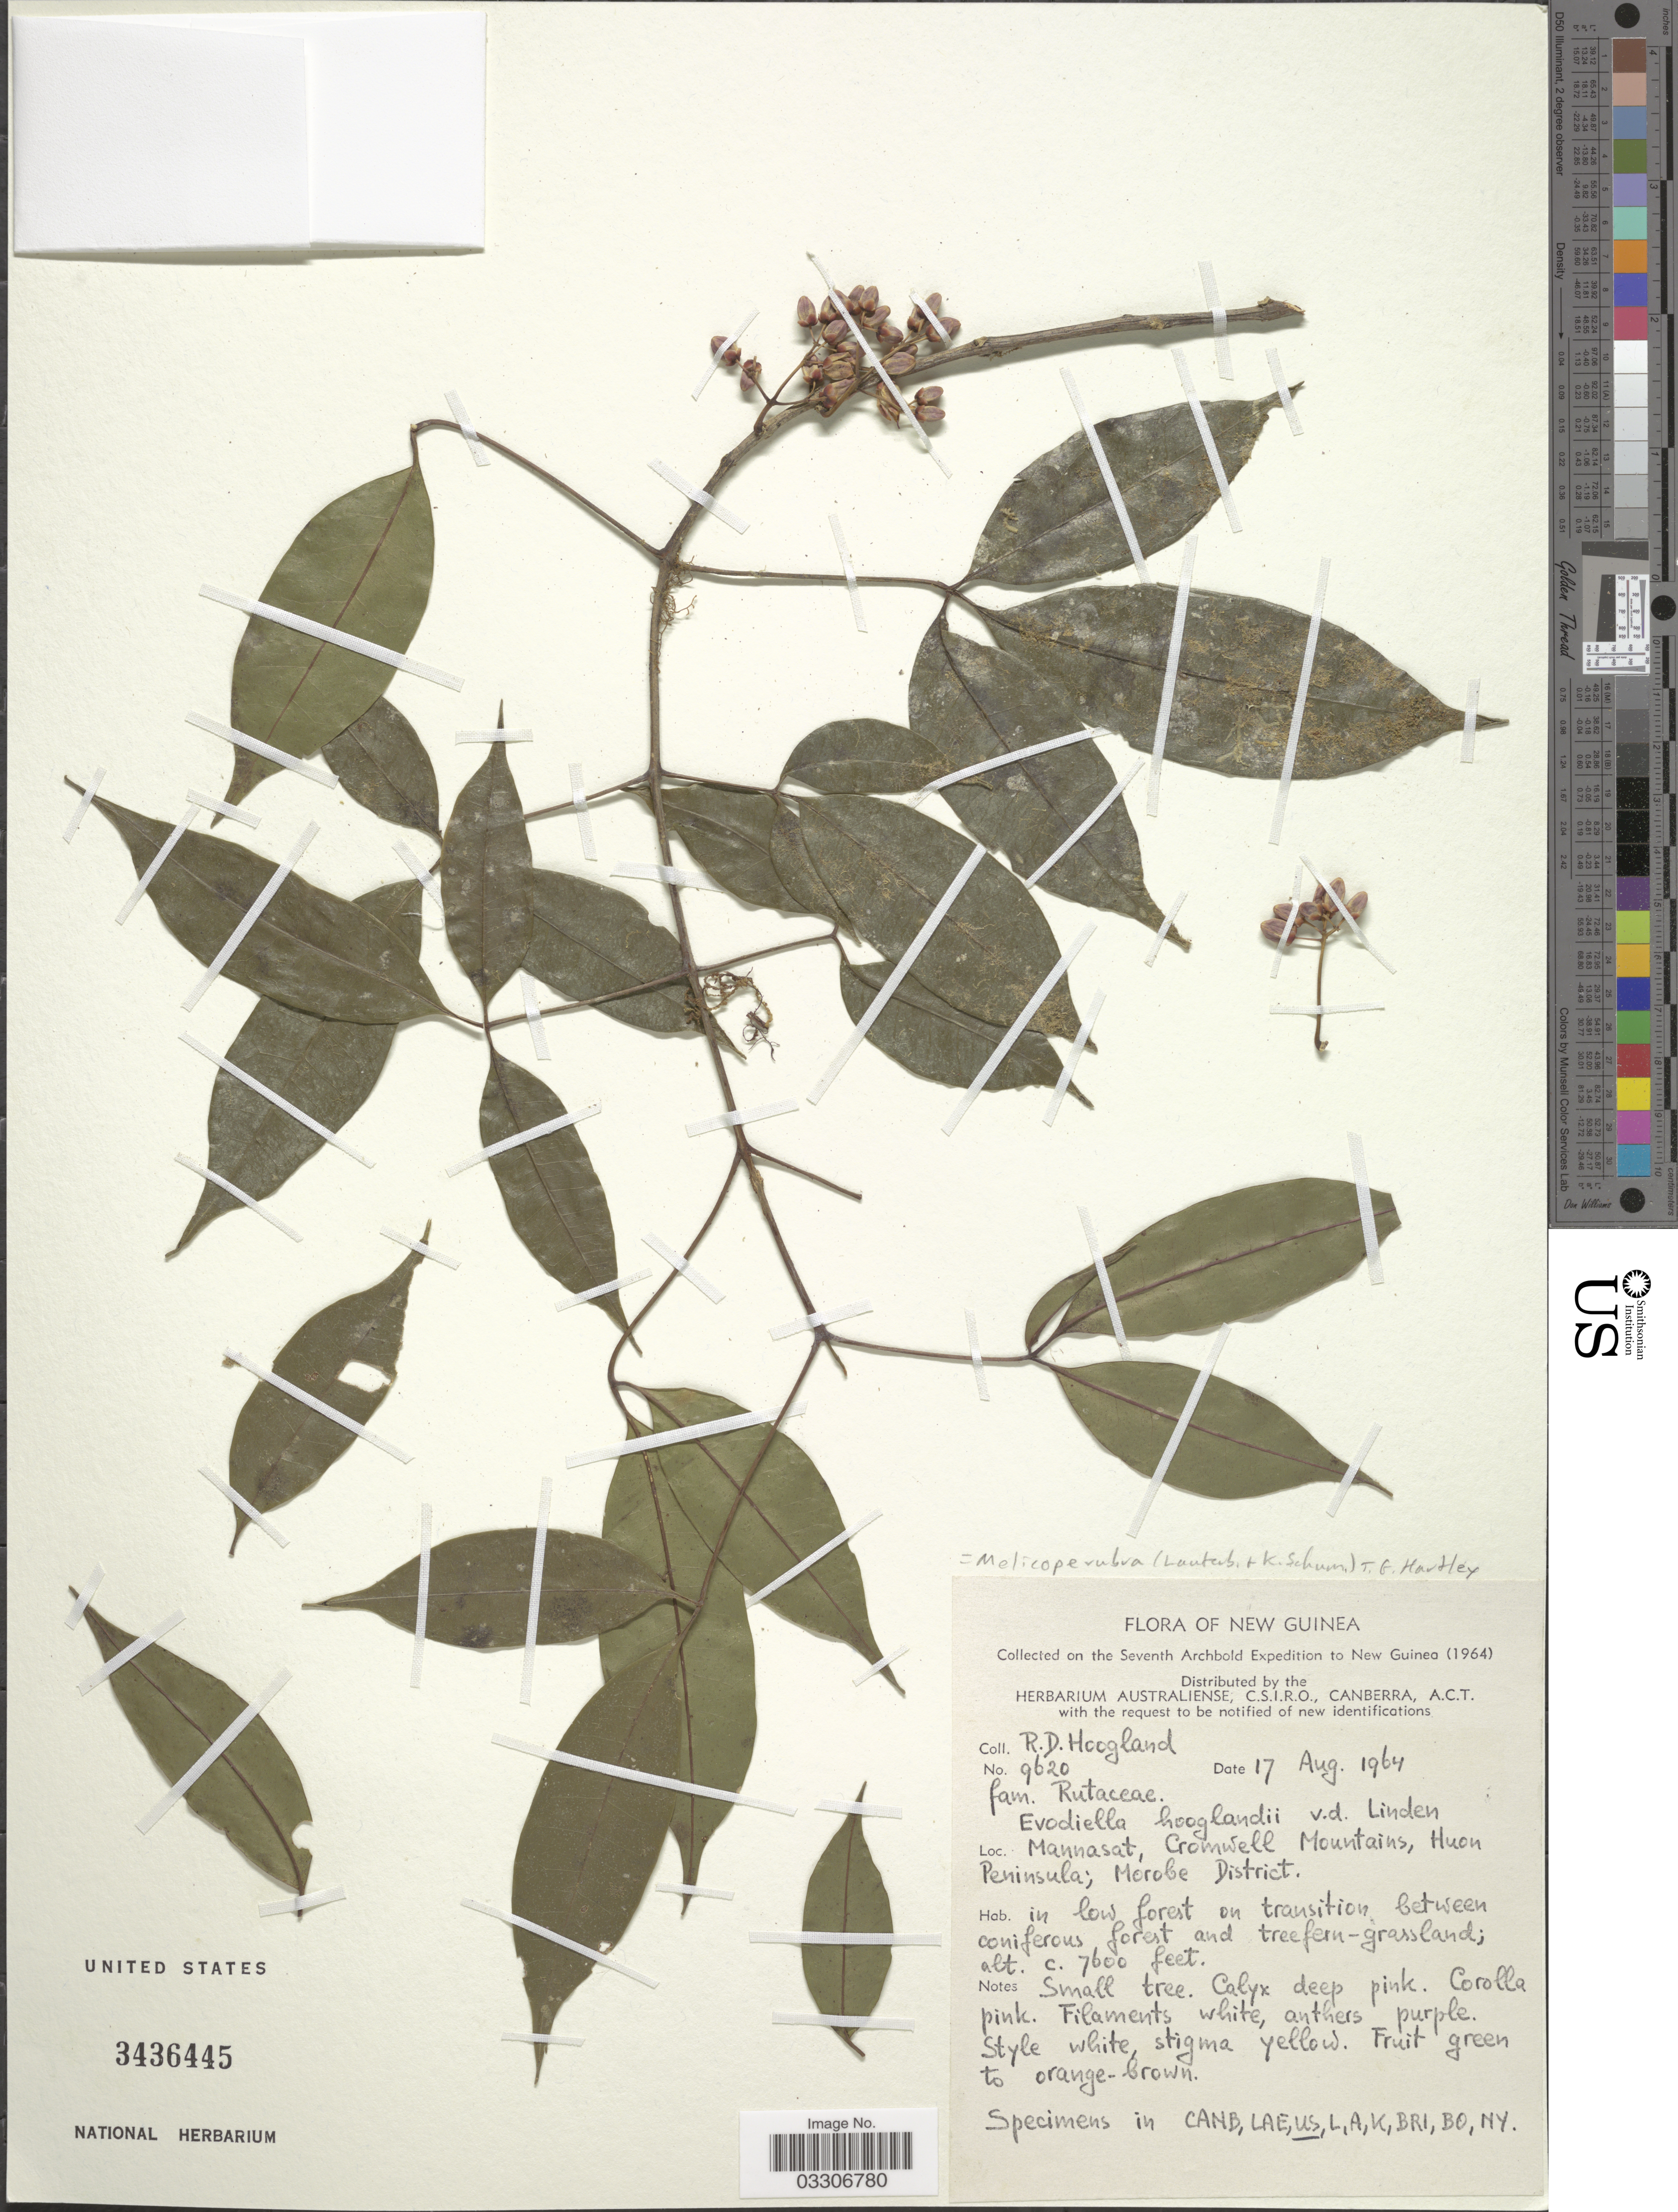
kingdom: Plantae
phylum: Tracheophyta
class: Magnoliopsida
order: Sapindales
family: Rutaceae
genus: Melicope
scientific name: Melicope rubra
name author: (Lauterb. & K. Schum.) T.G. Hartley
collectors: R. D. Hoogland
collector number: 9620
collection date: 1964-08-17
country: Papua New Guinea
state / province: Morobe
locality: New Guinea. Mannasat, Cromwell Mountains, Huon Peninsula.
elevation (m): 2316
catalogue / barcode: US 3436445